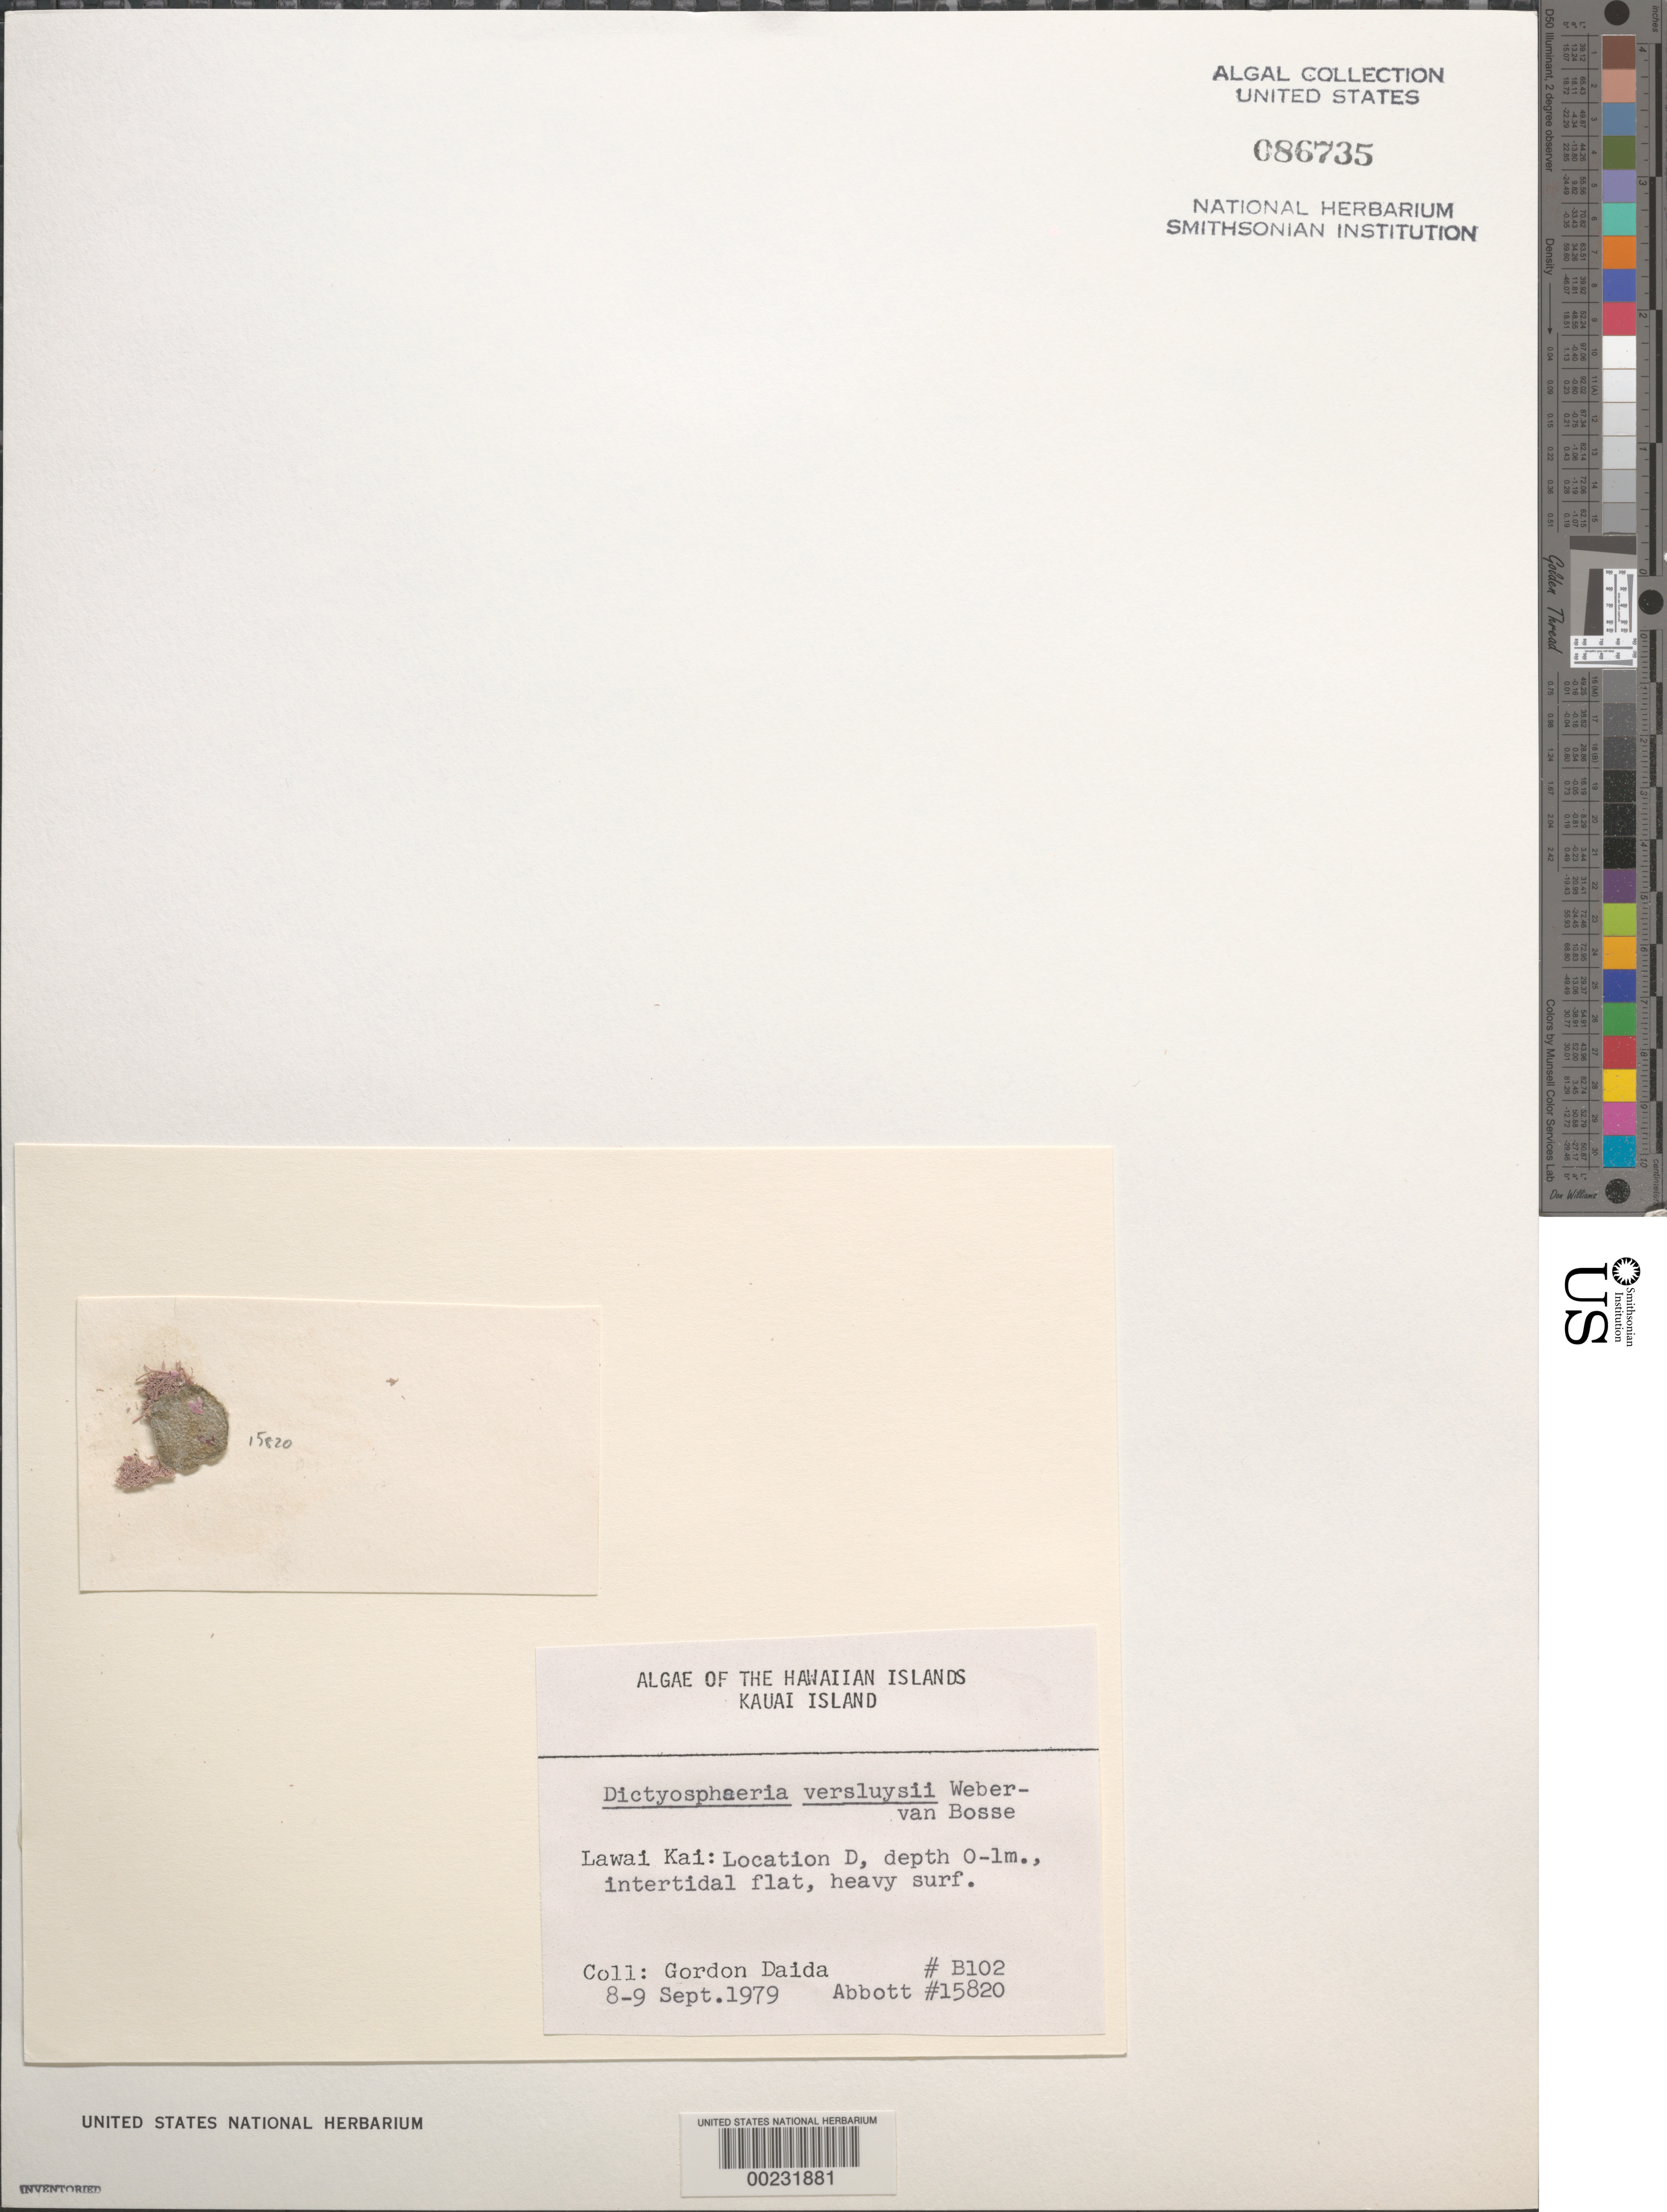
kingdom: Plantae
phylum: Chlorophyta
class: Ulvophyceae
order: Siphonocladales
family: Siphonocladaceae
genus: Dictyosphaeria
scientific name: Dictyosphaeria versluysii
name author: Weber Bosse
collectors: G. Daida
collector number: B102 & IAA 15820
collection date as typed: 08 Sep 1979 to 09 Sep 1979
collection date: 1979-09-08/1979-09-09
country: United States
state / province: Hawaii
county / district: Kaui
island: Kaua'i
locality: Lawai Kai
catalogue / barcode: US 86735